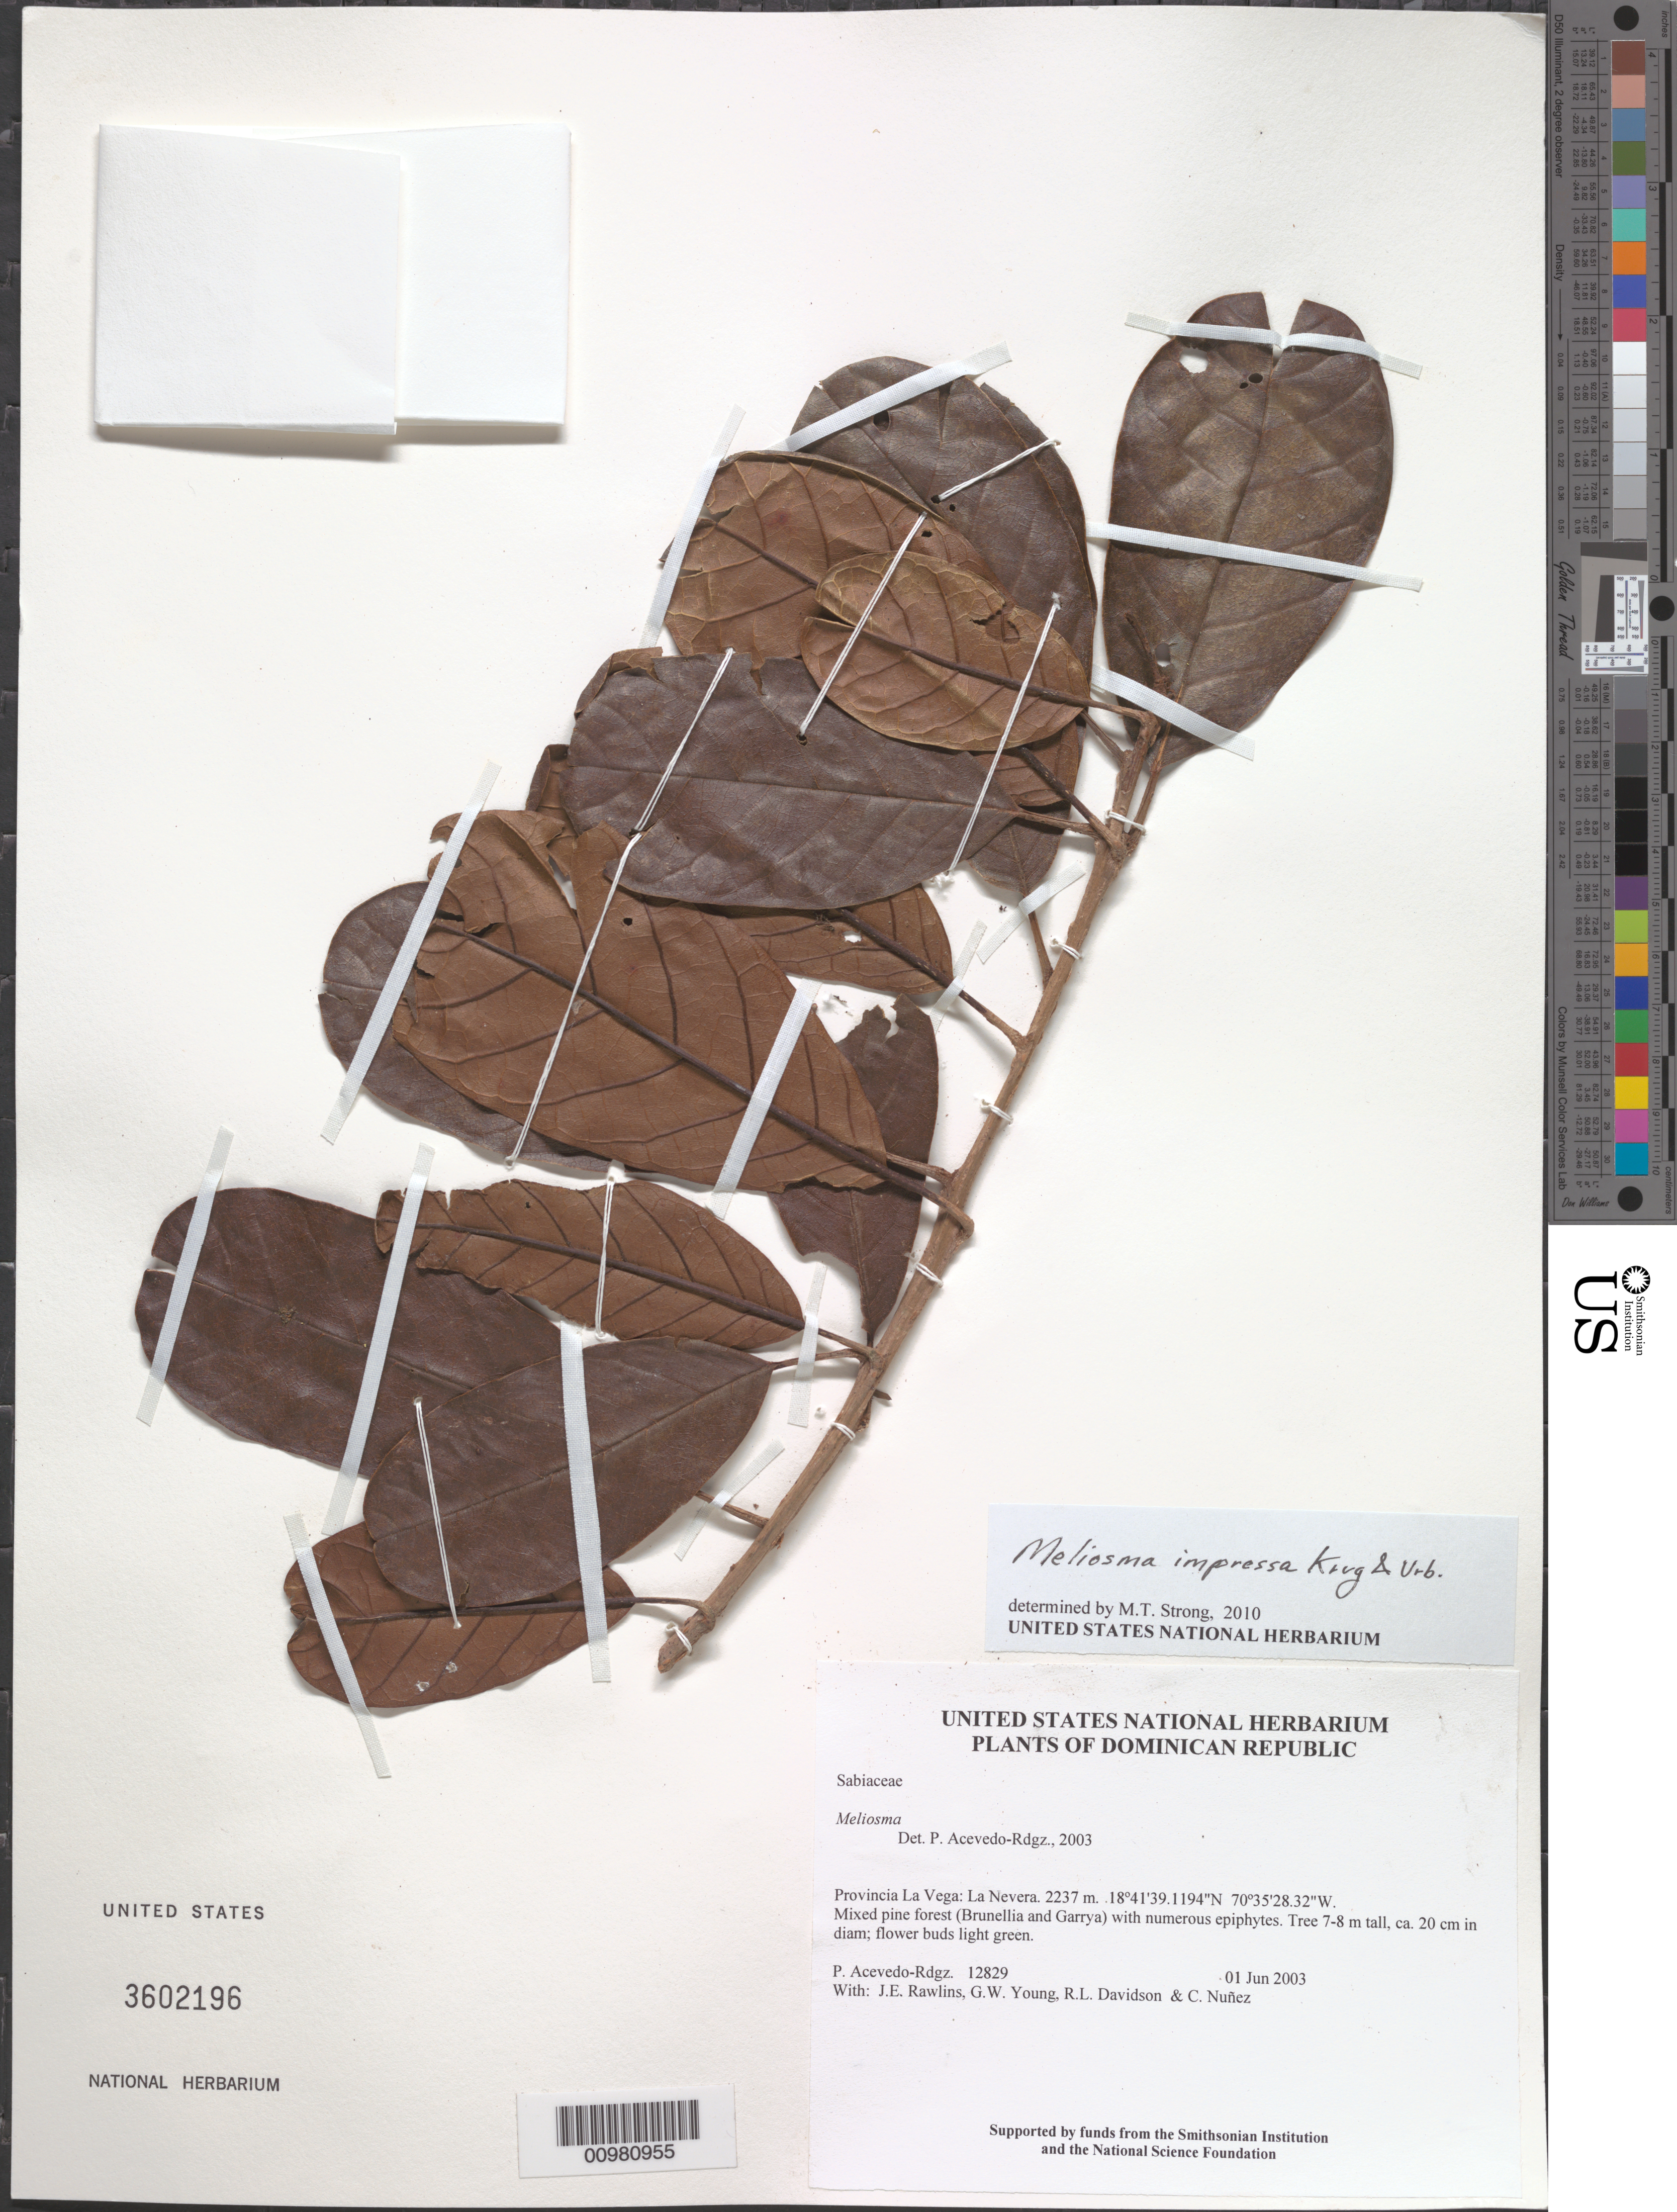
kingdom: Plantae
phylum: Tracheophyta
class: Magnoliopsida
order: Proteales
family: Sabiaceae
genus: Meliosma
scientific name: Meliosma impressa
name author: Krug & Urb.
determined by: Strong, M. T., (US), Smithsonian Institution - National Museum of Natural History (UNITED STATES)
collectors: P. Acevedo-Rodr., J. Rawlins, G. Young, R. Davidson & C. Nunez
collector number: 12829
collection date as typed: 01 Jun 2003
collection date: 2003-06-01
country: Dominican Republic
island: Hispaniola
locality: Provincia La Vega: La Nevera.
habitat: Mixed pine forest (Brunellia and Garrya) with numerous epiphytes.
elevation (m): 2237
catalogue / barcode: US 3602196